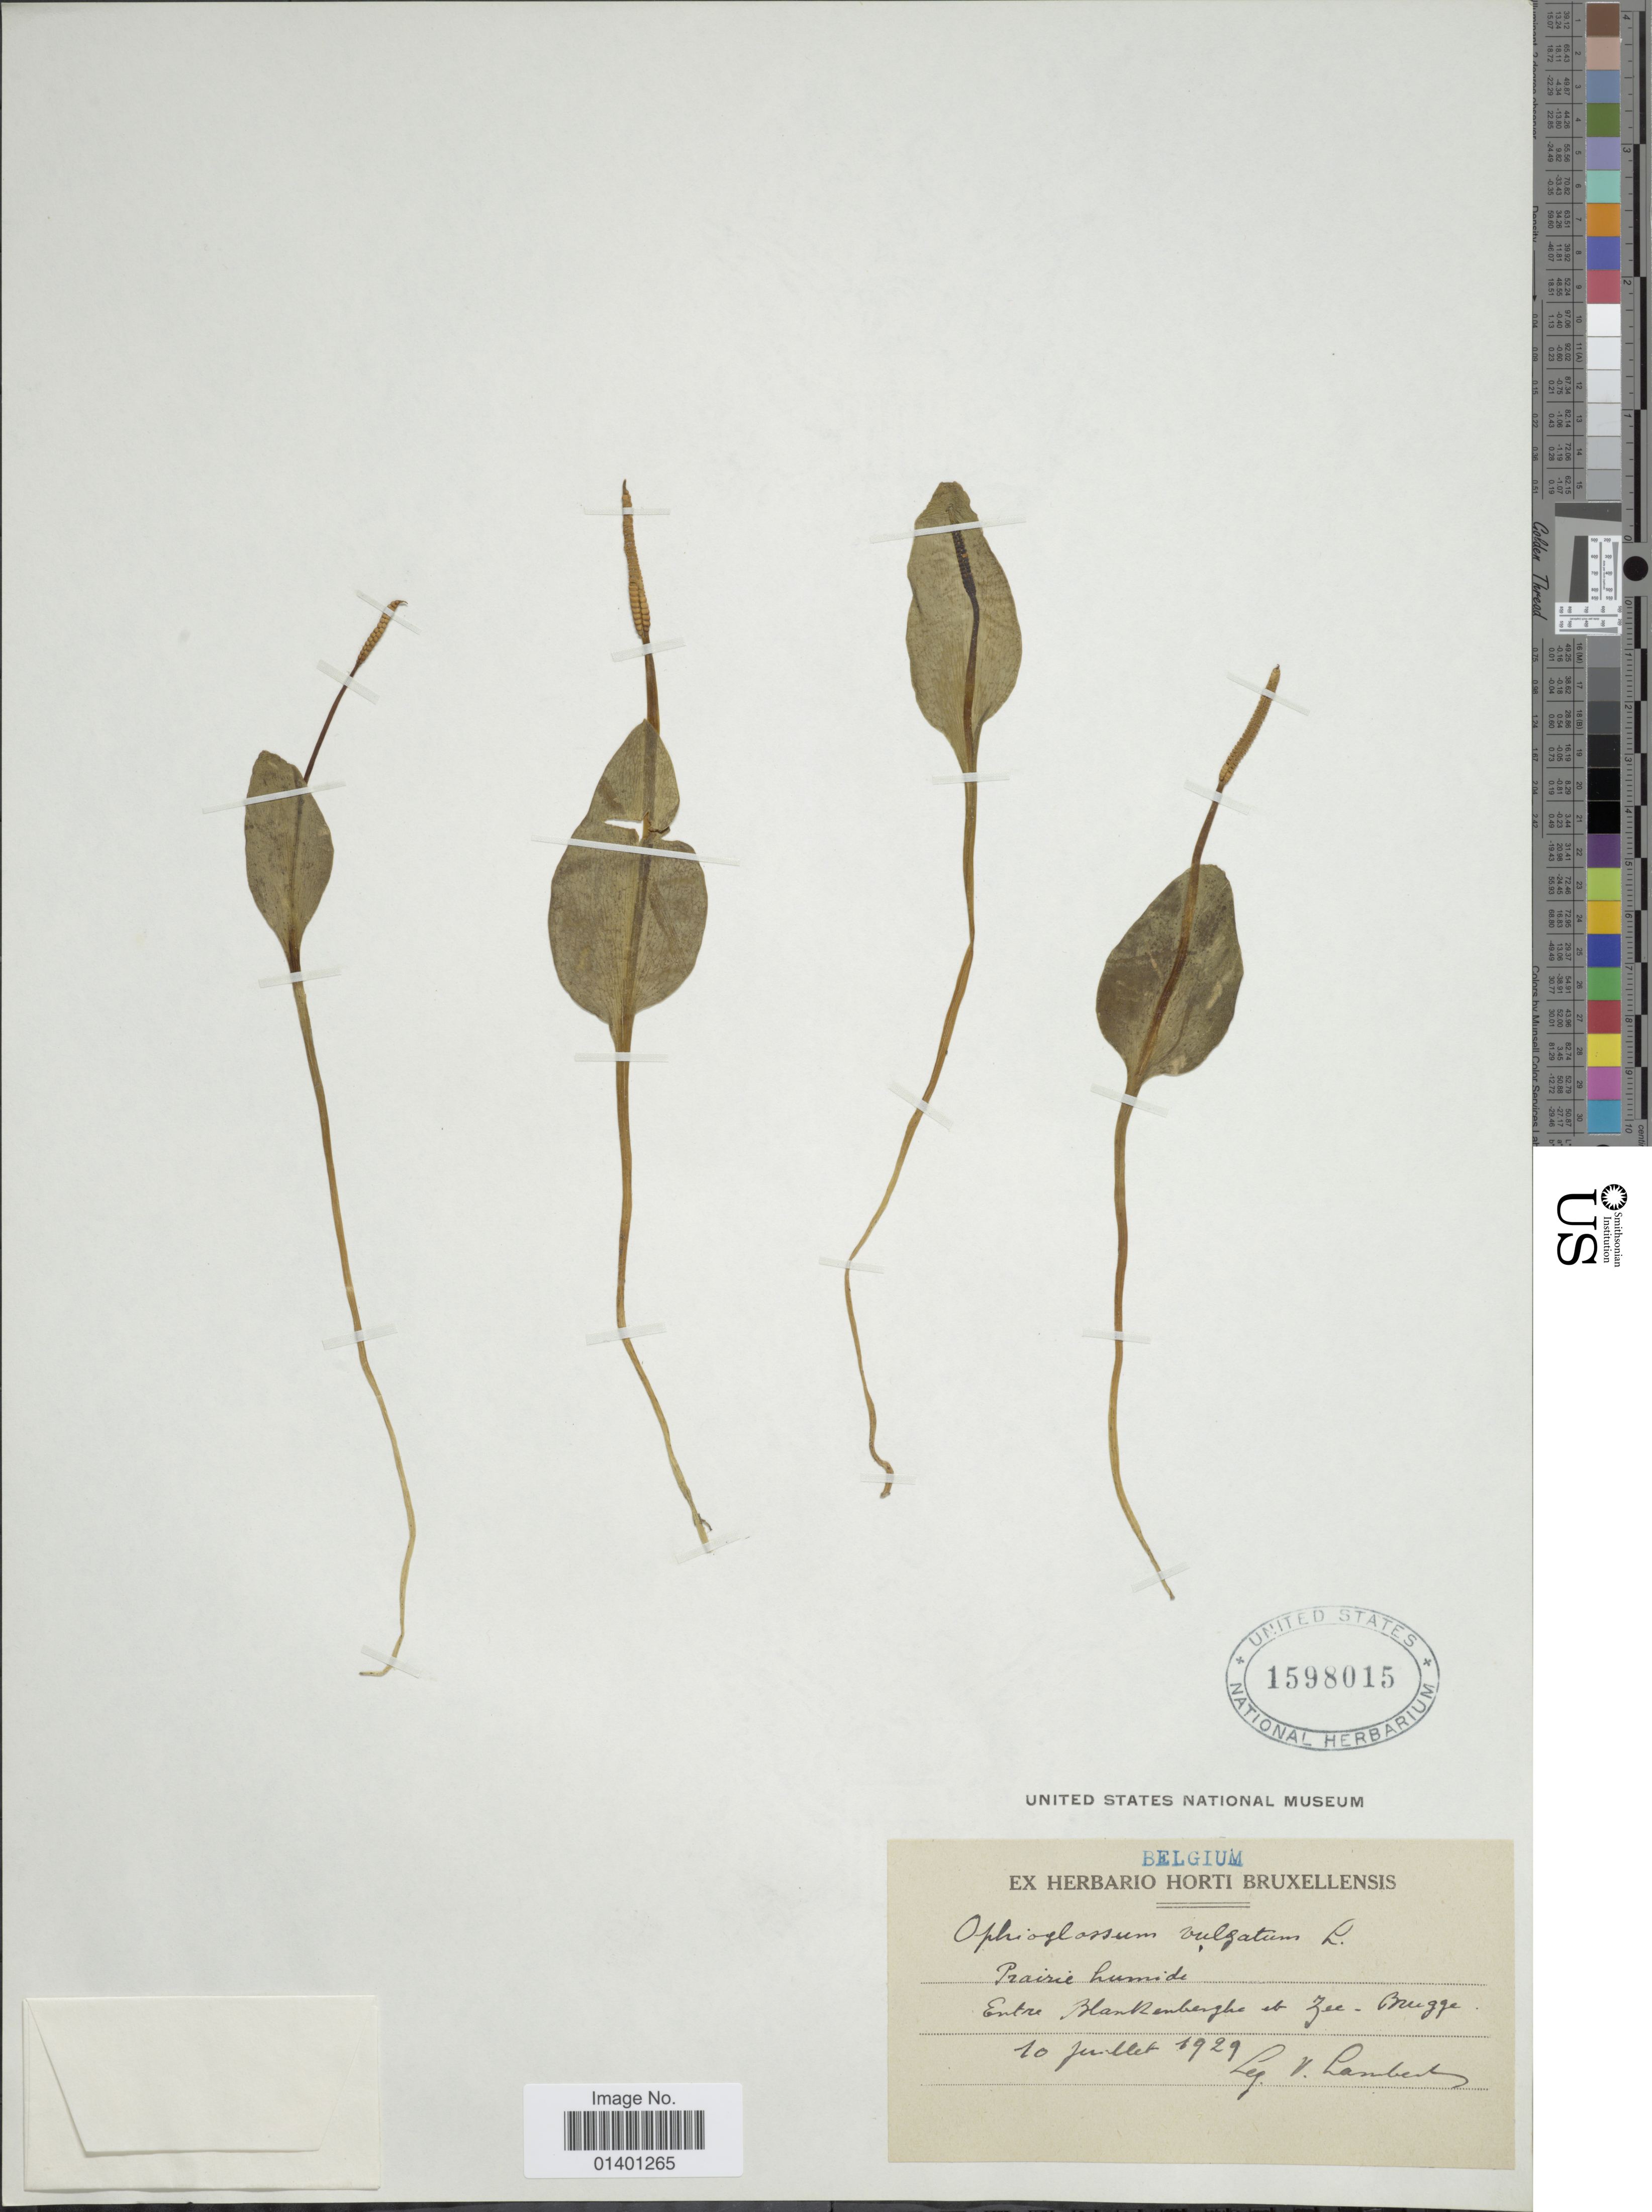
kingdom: Plantae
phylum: Tracheophyta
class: Polypodiopsida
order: Ophioglossales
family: Ophioglossaceae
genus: Ophioglossum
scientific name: Ophioglossum vulgatum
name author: L.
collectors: V. Landbek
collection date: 1929-07-10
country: Belgium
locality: Entre Blankenberg et Zee-Brugge [interpreted]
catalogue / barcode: US 1598015